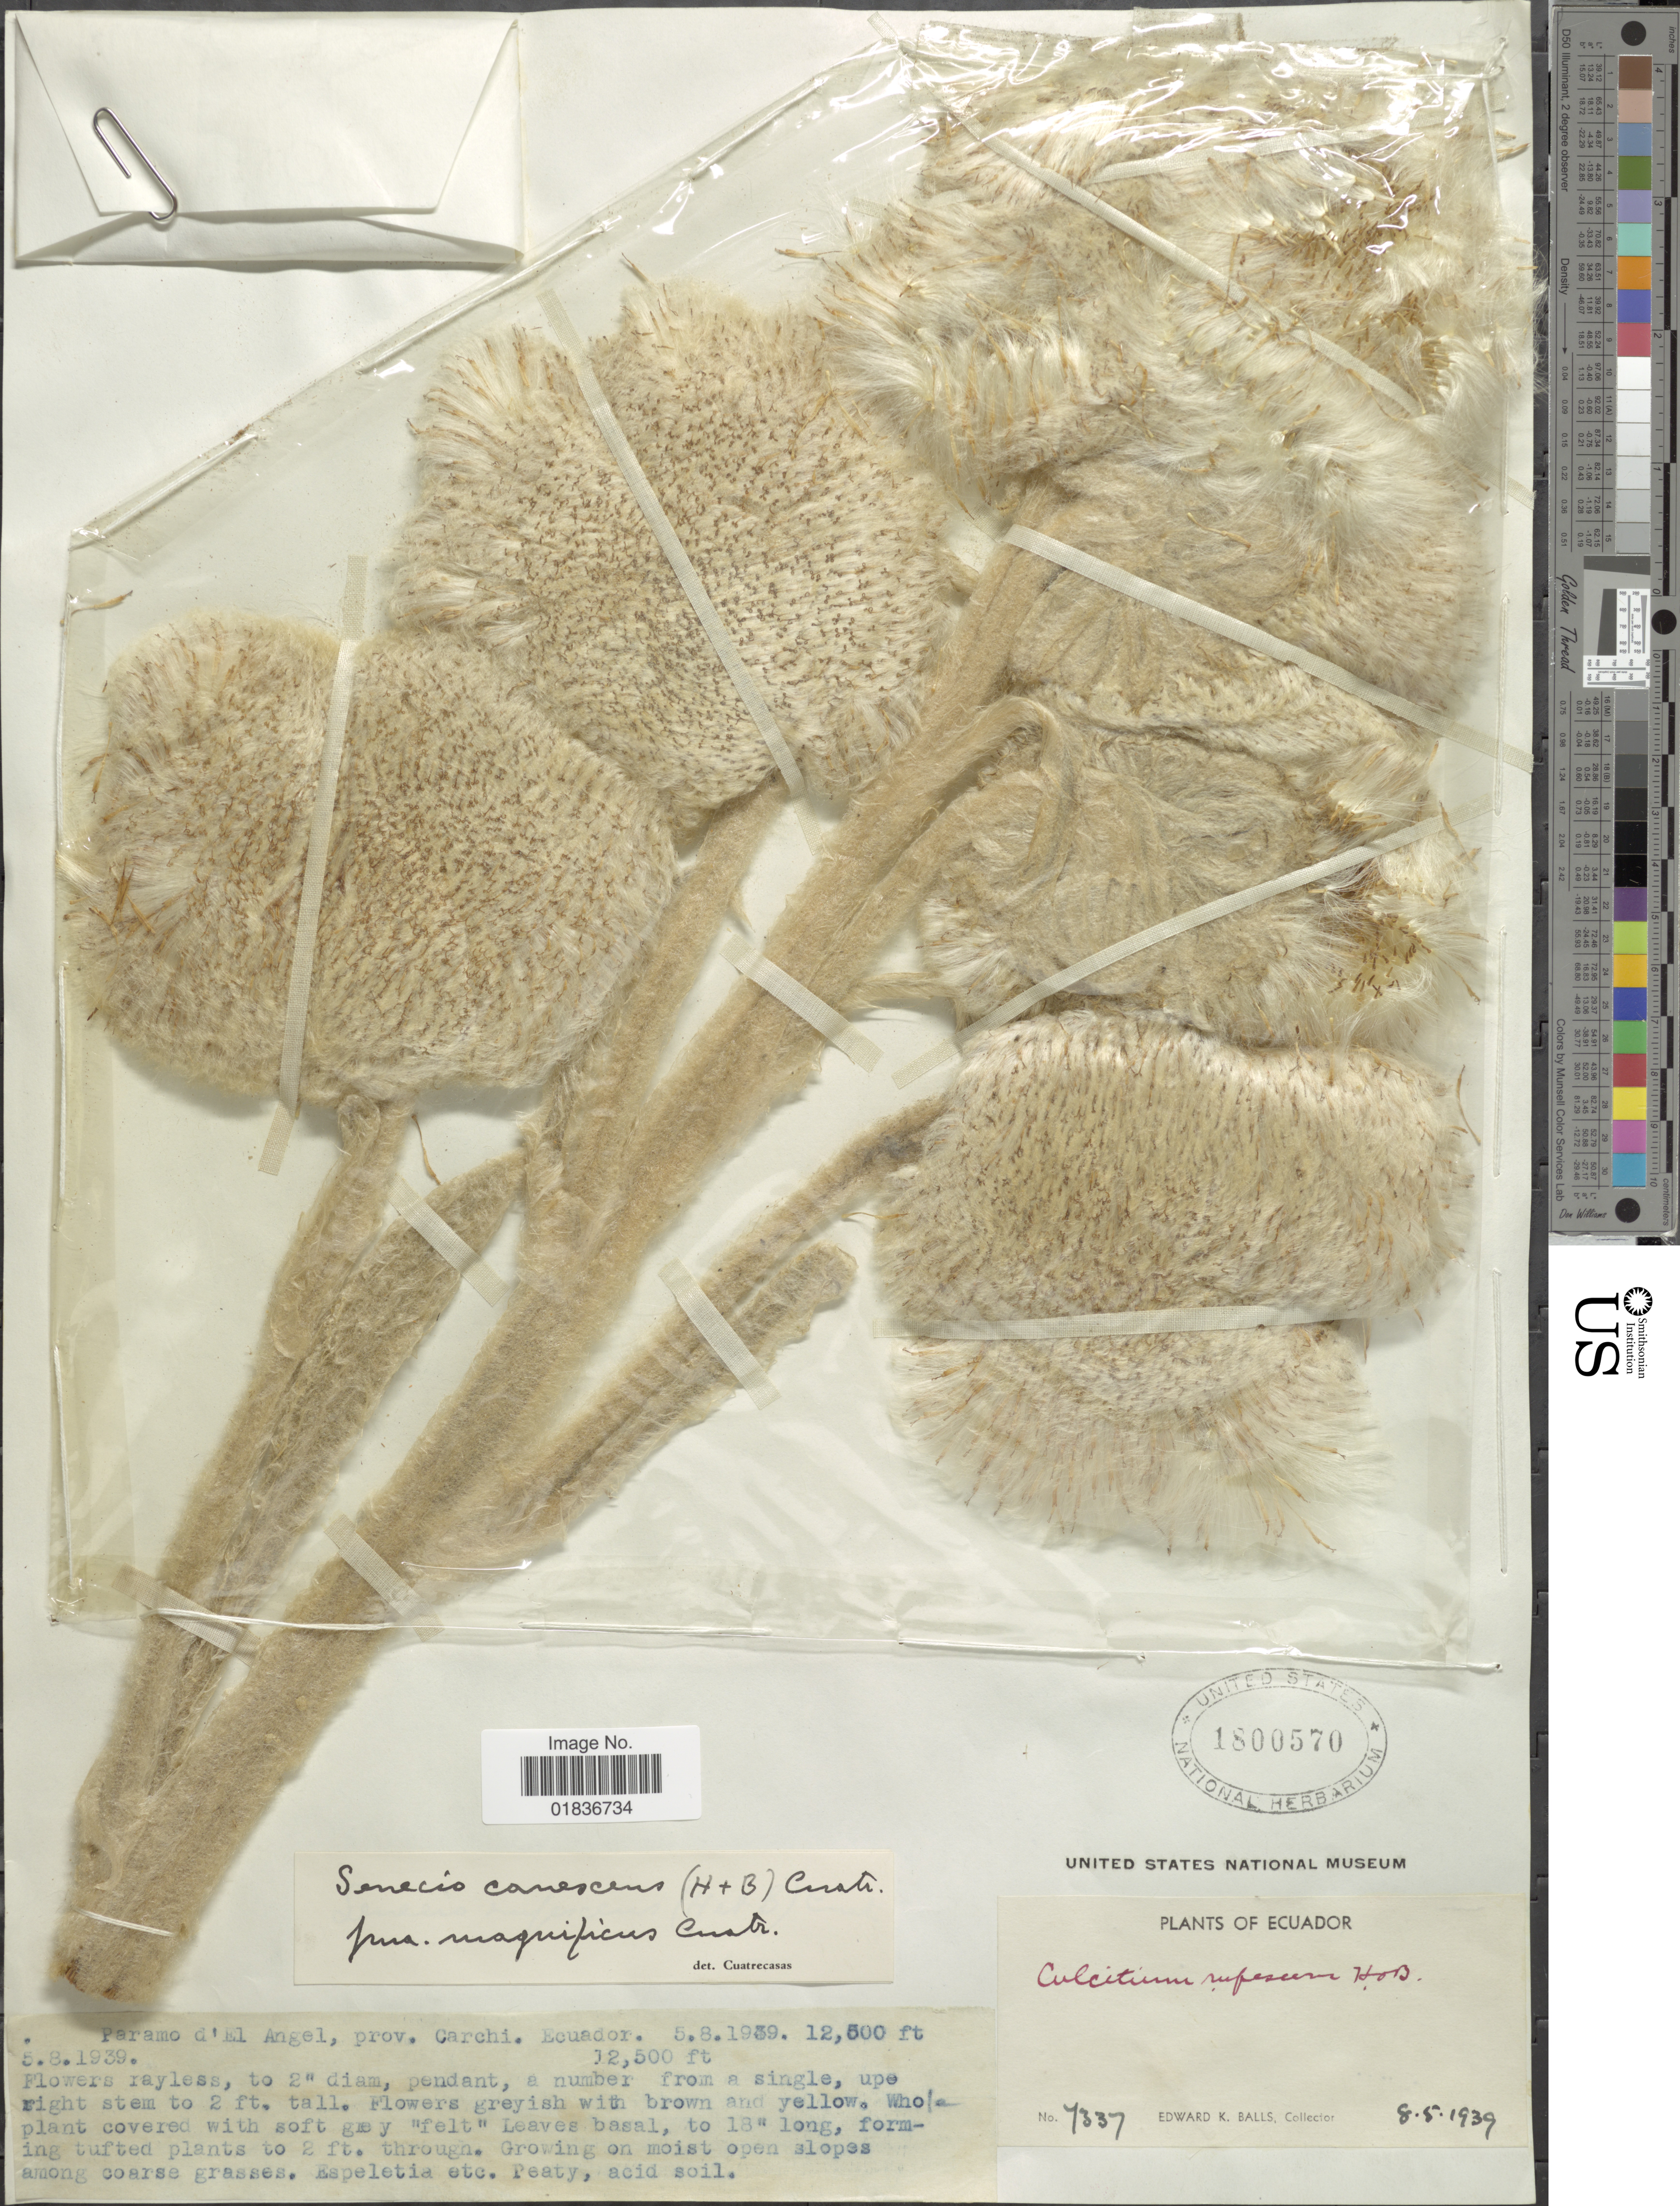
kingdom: Plantae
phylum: Tracheophyta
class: Magnoliopsida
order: Asterales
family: Asteraceae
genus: Senecio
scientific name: Senecio canescens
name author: (Bonpl.) Cuatrec.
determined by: Salomon, Luciana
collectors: E. K. Balls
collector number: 7337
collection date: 1939-05-08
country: Ecuador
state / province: Carchi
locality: Paramo d'Al Angel, prov. Carchi. Ecuador.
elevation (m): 3810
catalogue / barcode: US 1800570